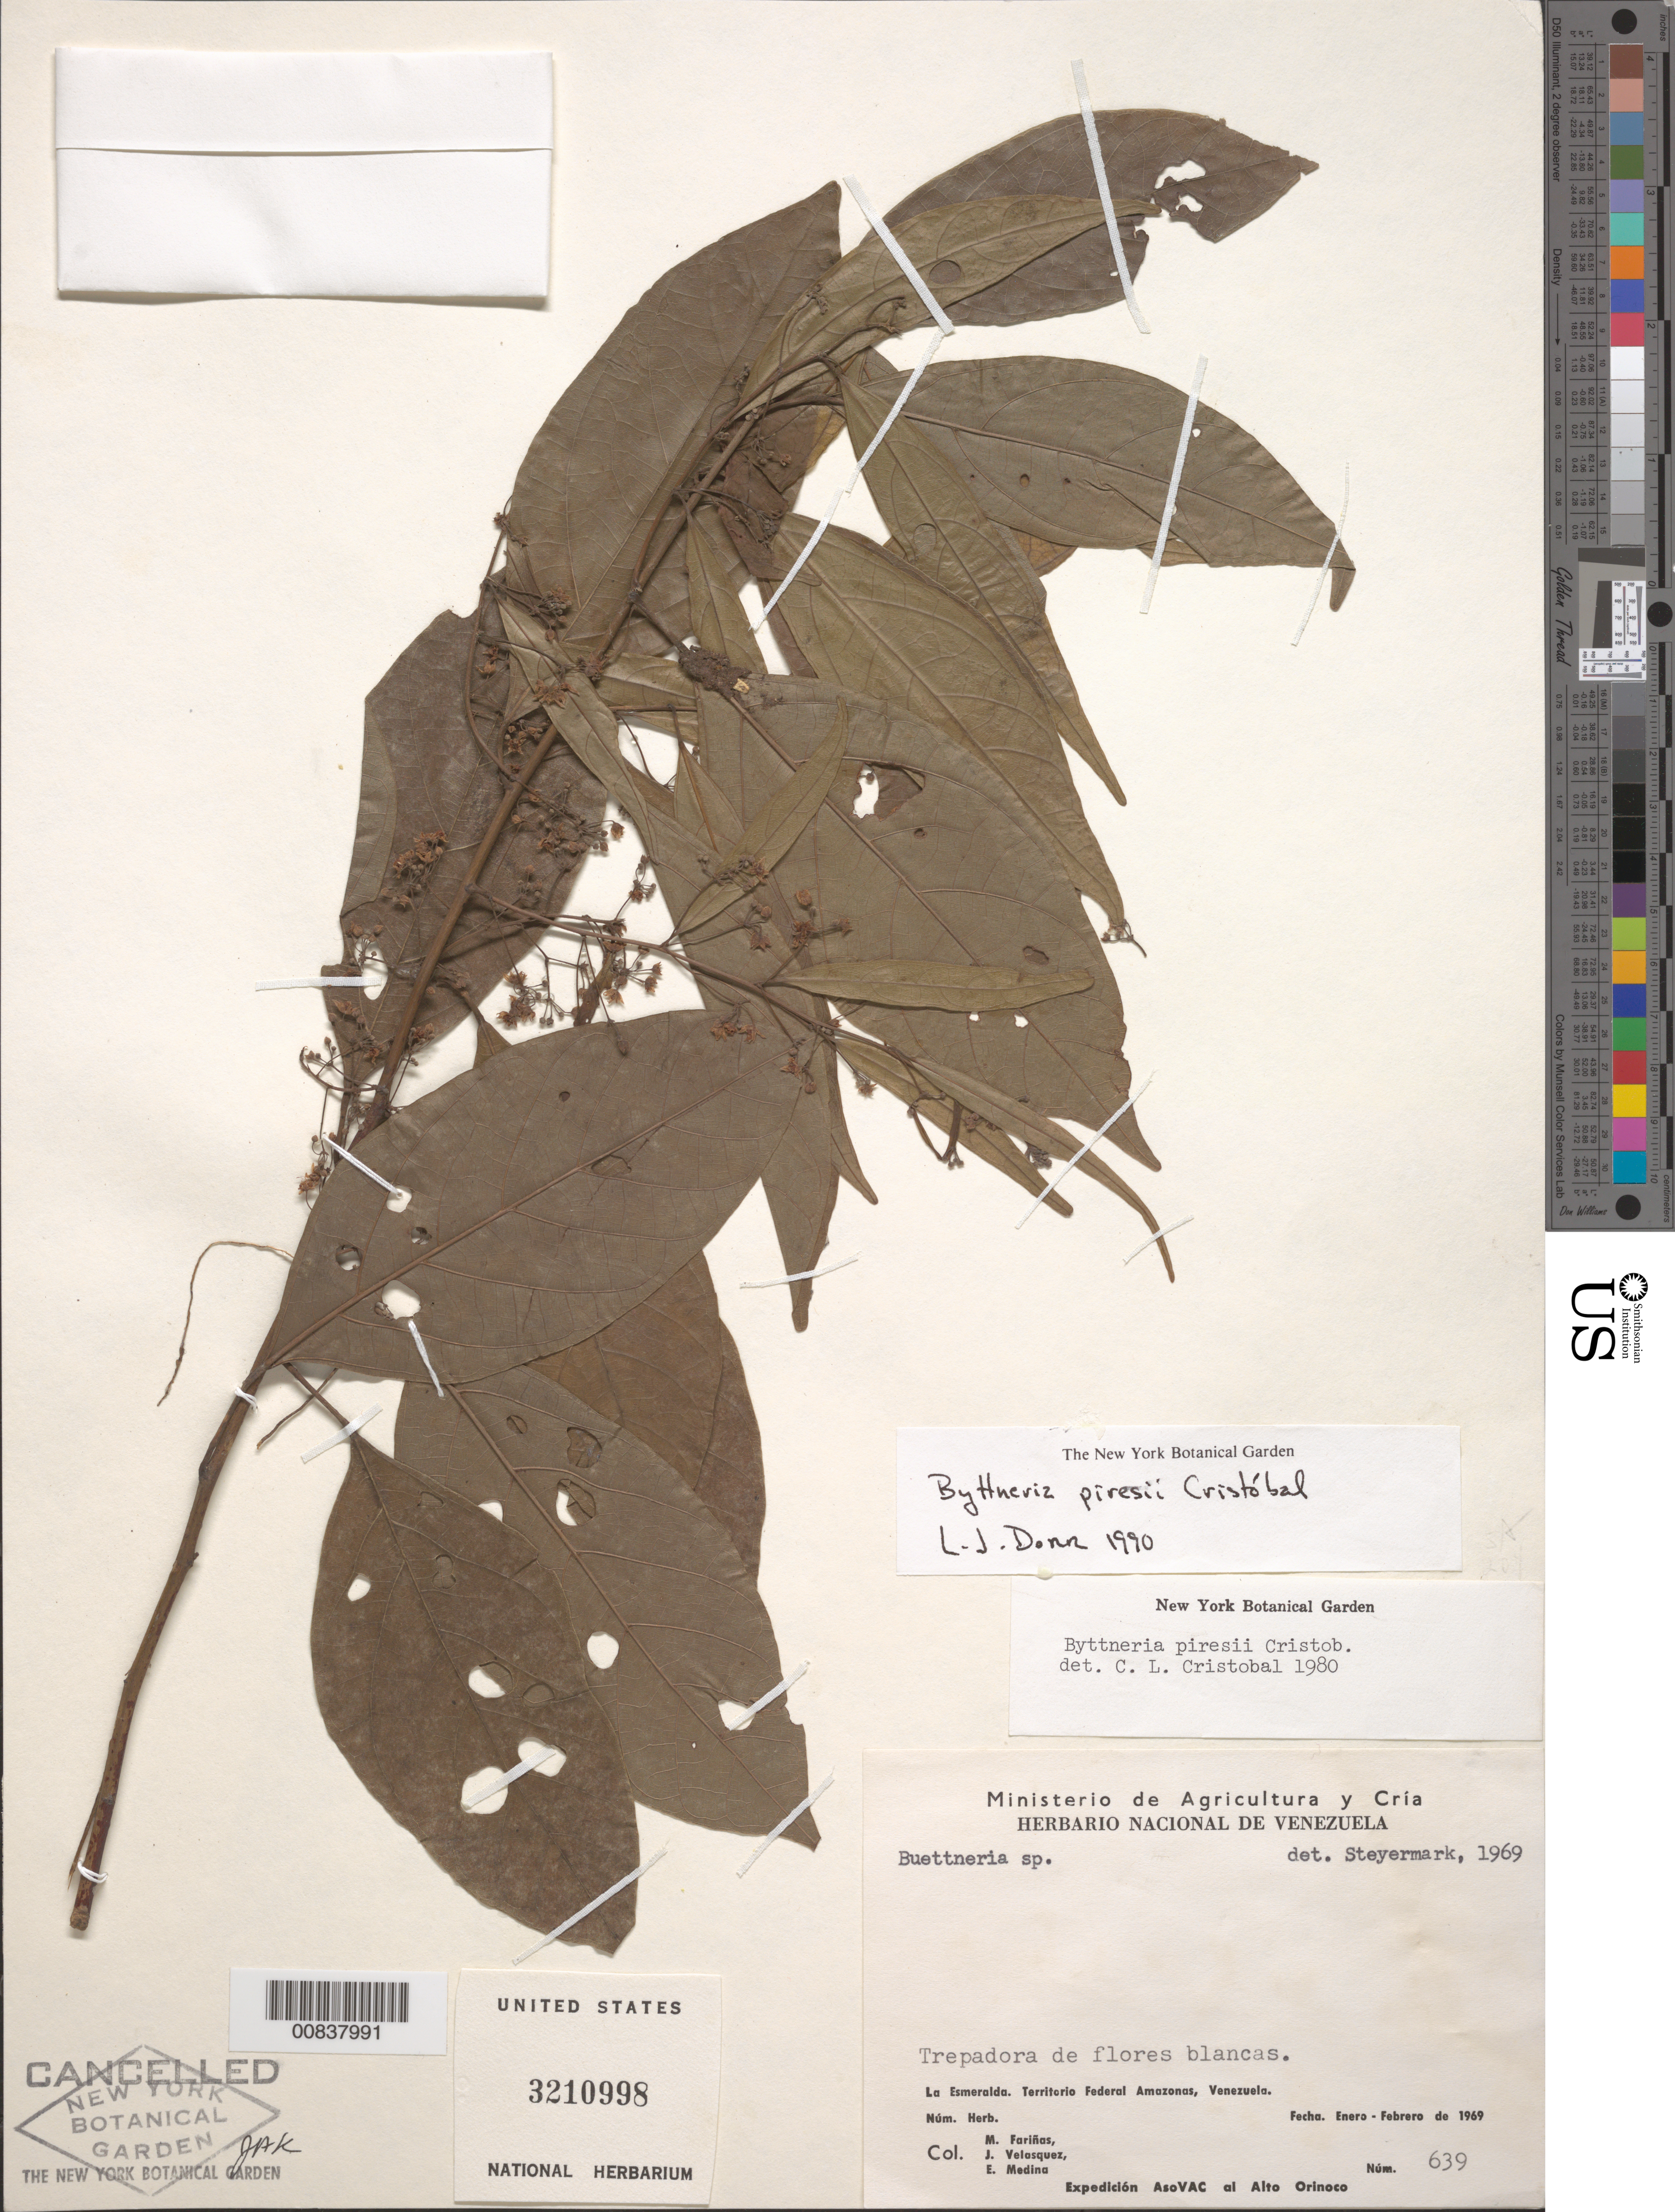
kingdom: Plantae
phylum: Tracheophyta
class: Magnoliopsida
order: Malvales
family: Malvaceae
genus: Byttneria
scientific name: Byttneria piresii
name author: Cristóbal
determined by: Dorr, L. J., (BOT), Smithsonian Institution - National Museum of Natural History (UNITED STATES)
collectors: M. Fariñas, J. Velasquez & E. Medina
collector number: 639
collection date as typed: Jan-69 to Feb-69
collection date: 1969-01/1969-02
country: Venezuela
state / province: Amazonas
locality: La Esmeralda, Alto Río Orinoco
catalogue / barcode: US 3210998